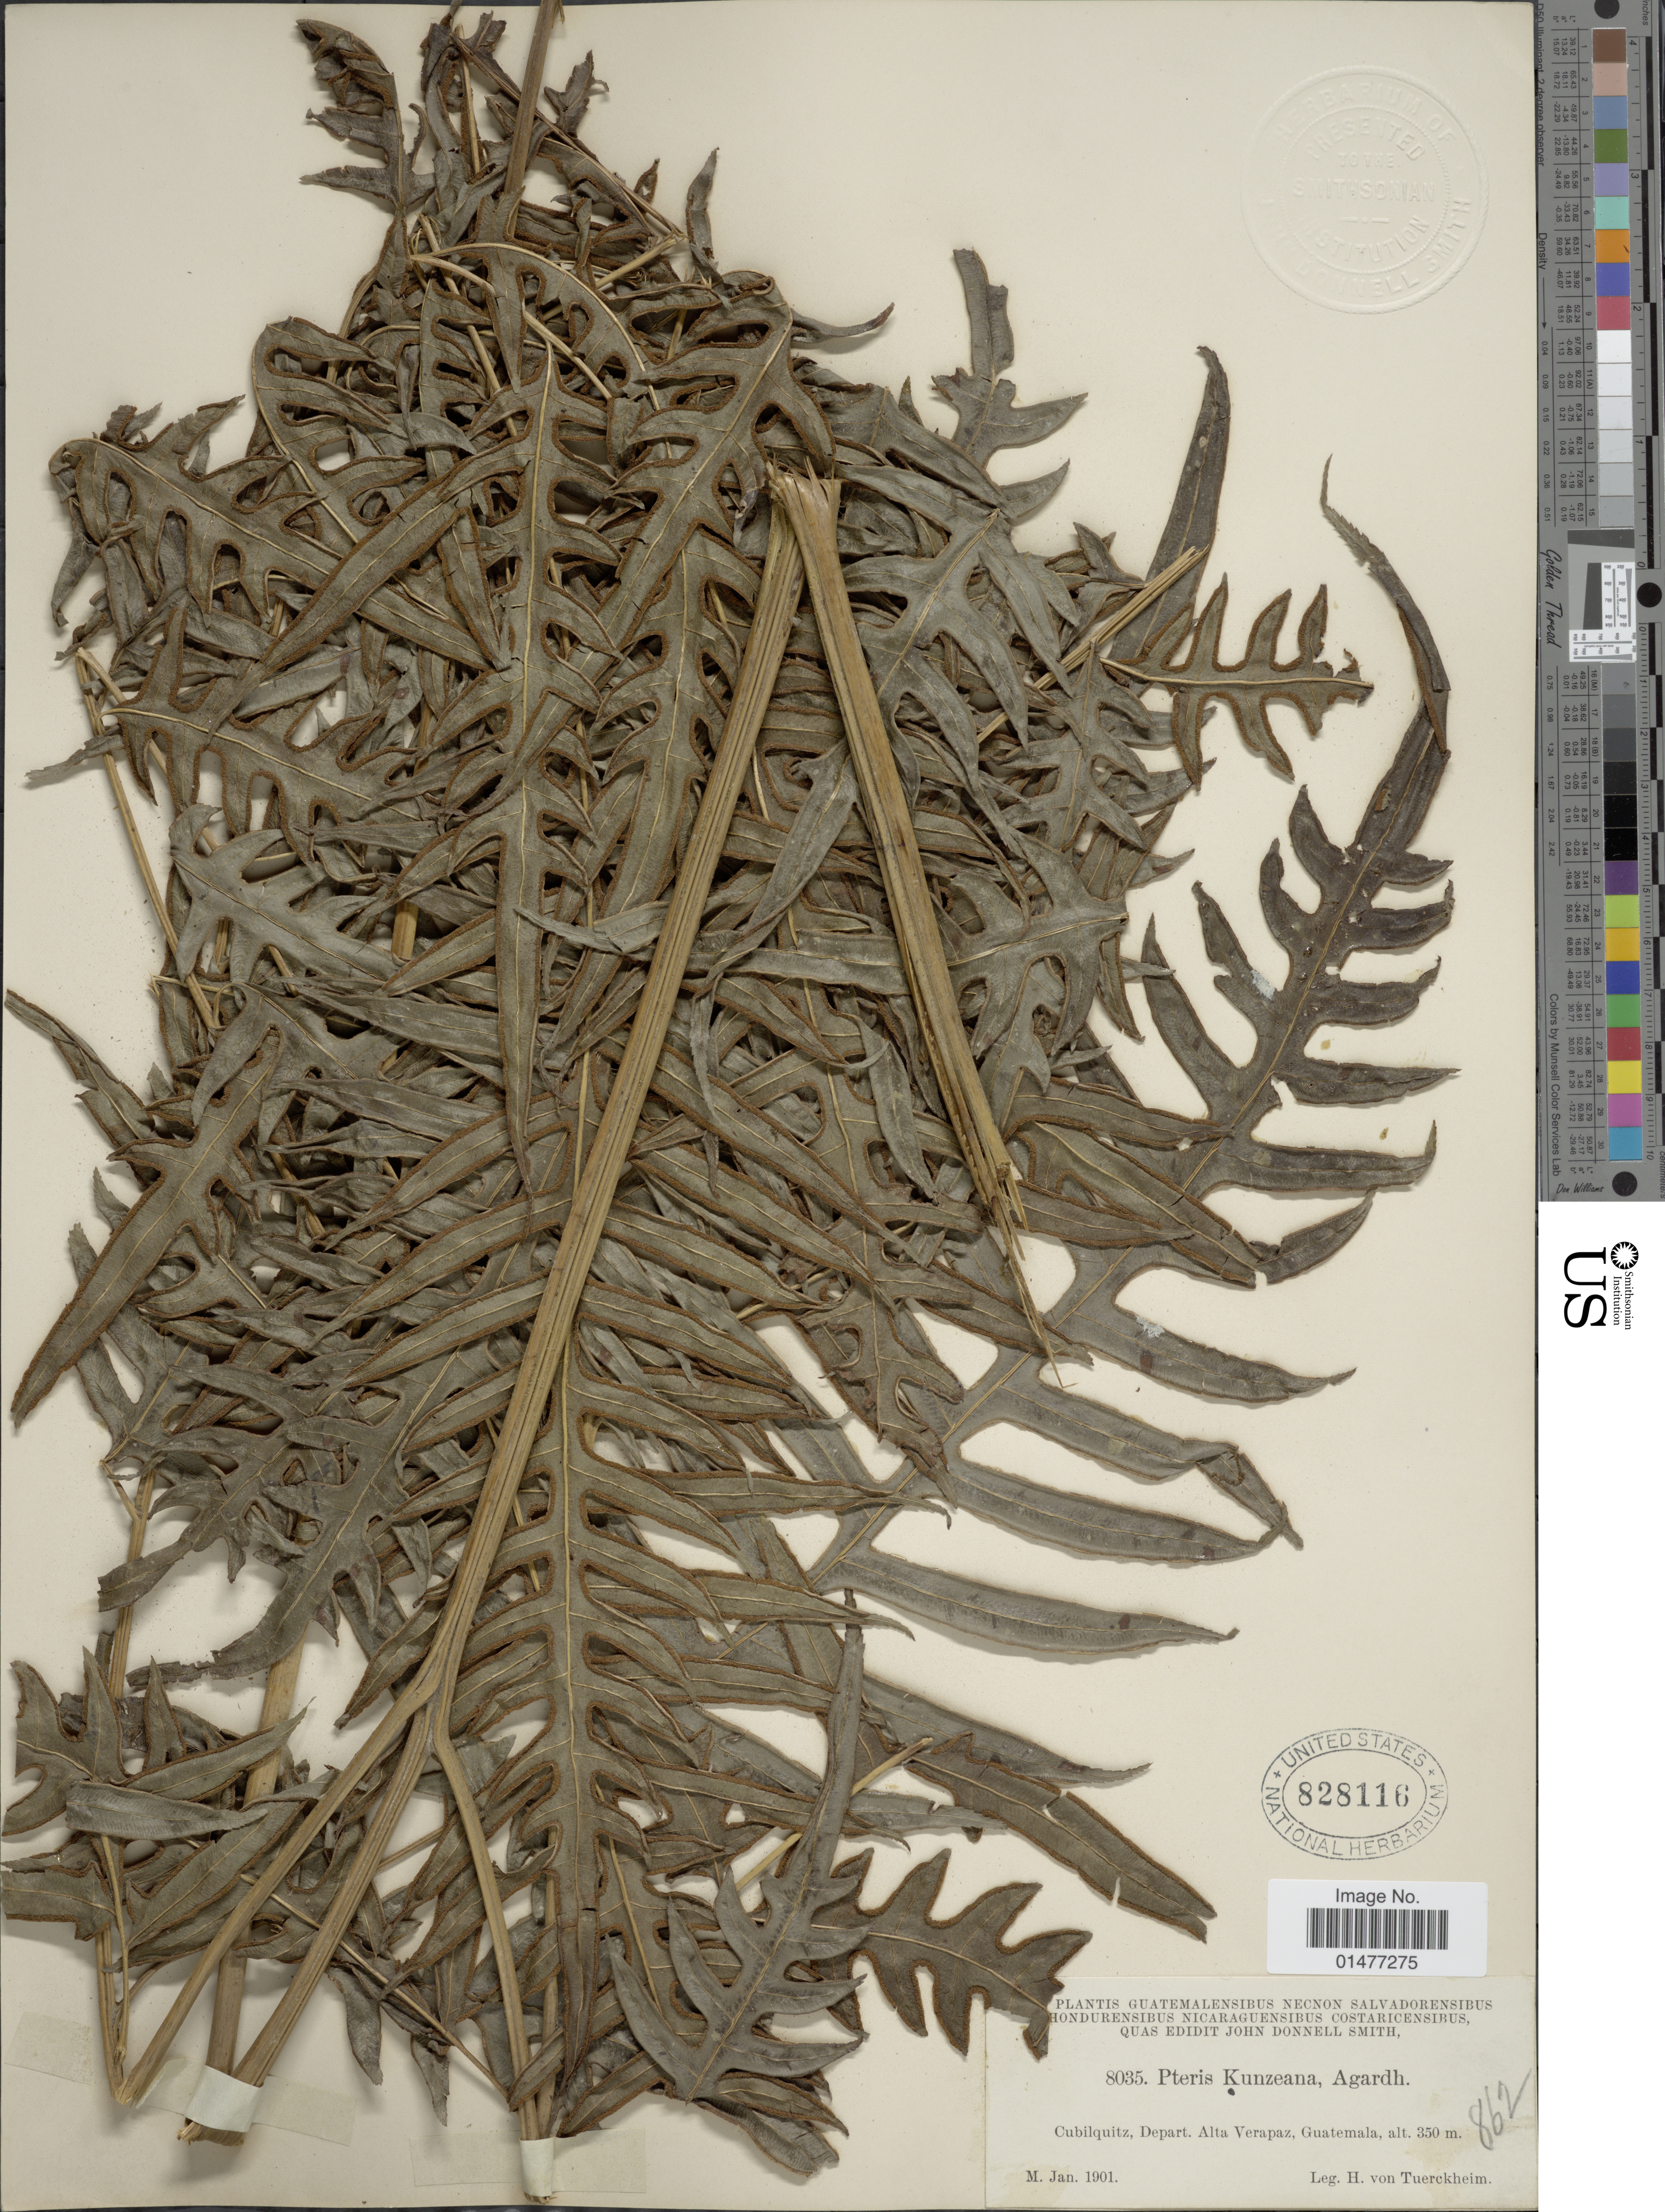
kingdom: Plantae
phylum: Tracheophyta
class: Polypodiopsida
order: Polypodiales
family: Pteridaceae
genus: Pteris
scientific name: Pteris altissima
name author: Poir.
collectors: H. von Türckheim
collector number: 8035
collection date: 1901-01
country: Guatemala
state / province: Alta Verapaz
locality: Cubilquitz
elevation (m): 350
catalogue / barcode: US 828116